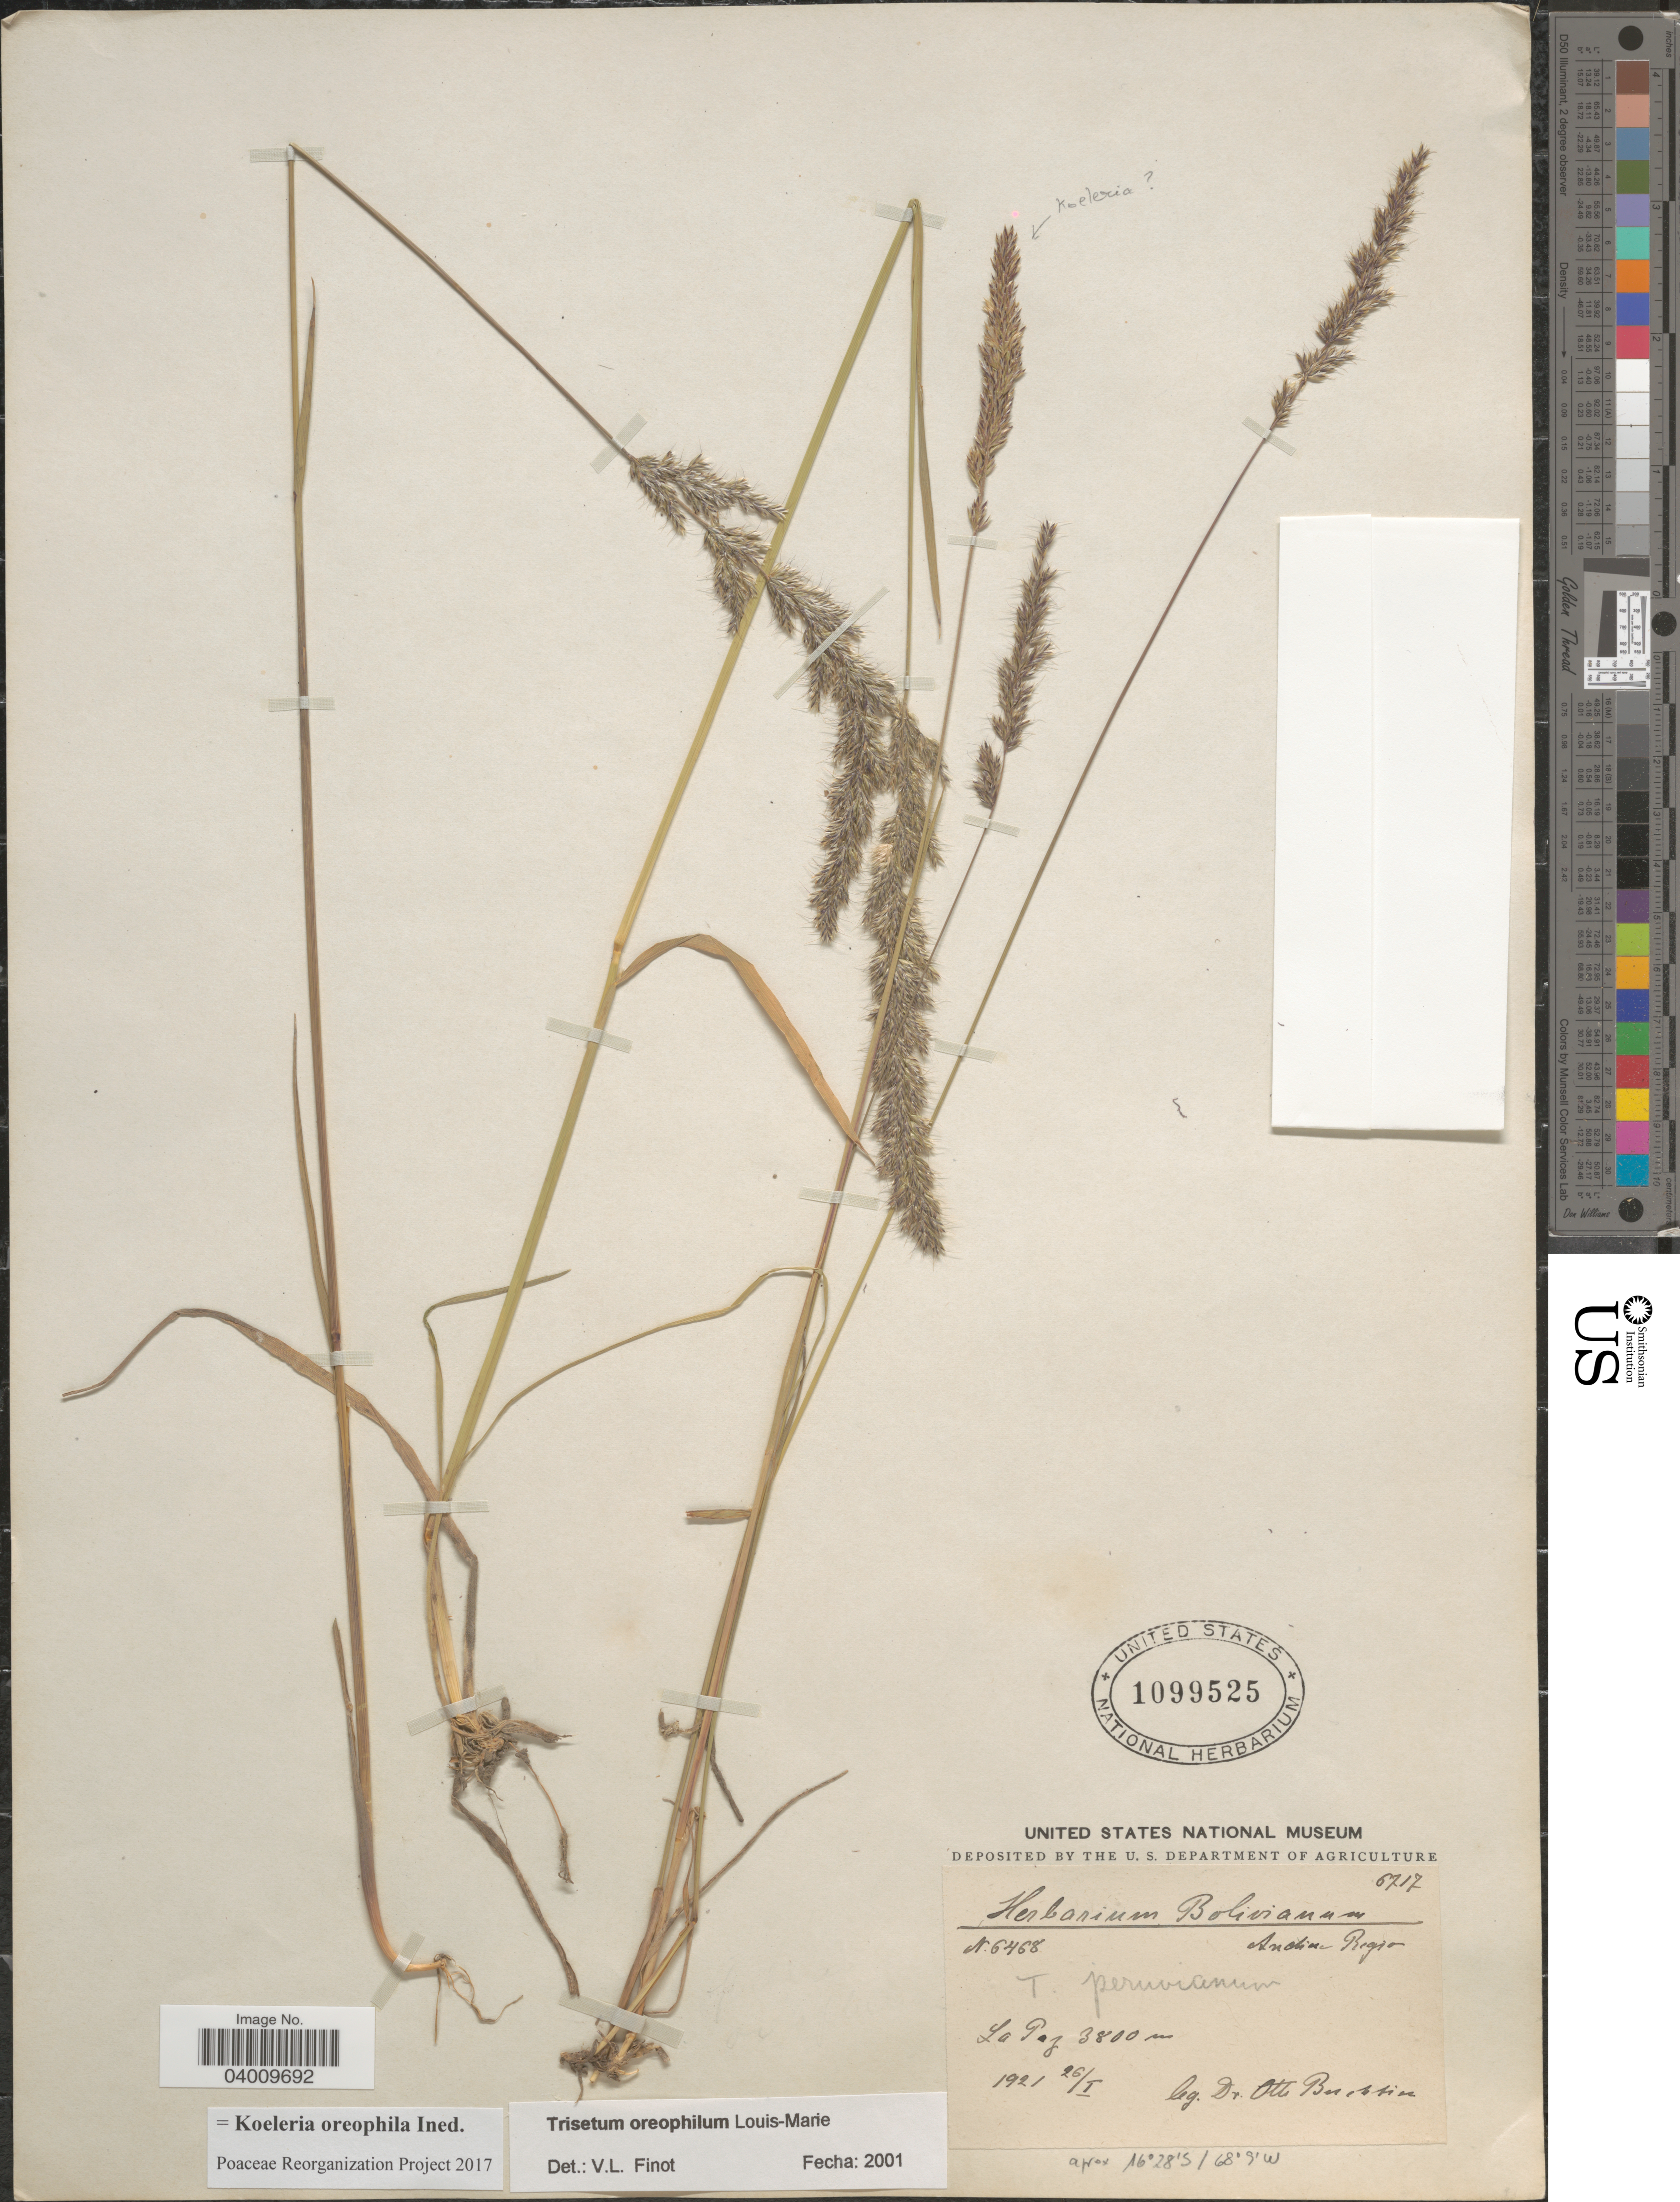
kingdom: Plantae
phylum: Tracheophyta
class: Liliopsida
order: Poales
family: Poaceae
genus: Koeleria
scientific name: Koeleria oreophila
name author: (Louis-Marie) Barberá et al.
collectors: O. Buchtien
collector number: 6468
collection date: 1921-01-26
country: Bolivia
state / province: La Paz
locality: Andine Regio.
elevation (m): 3800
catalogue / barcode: US 1099525